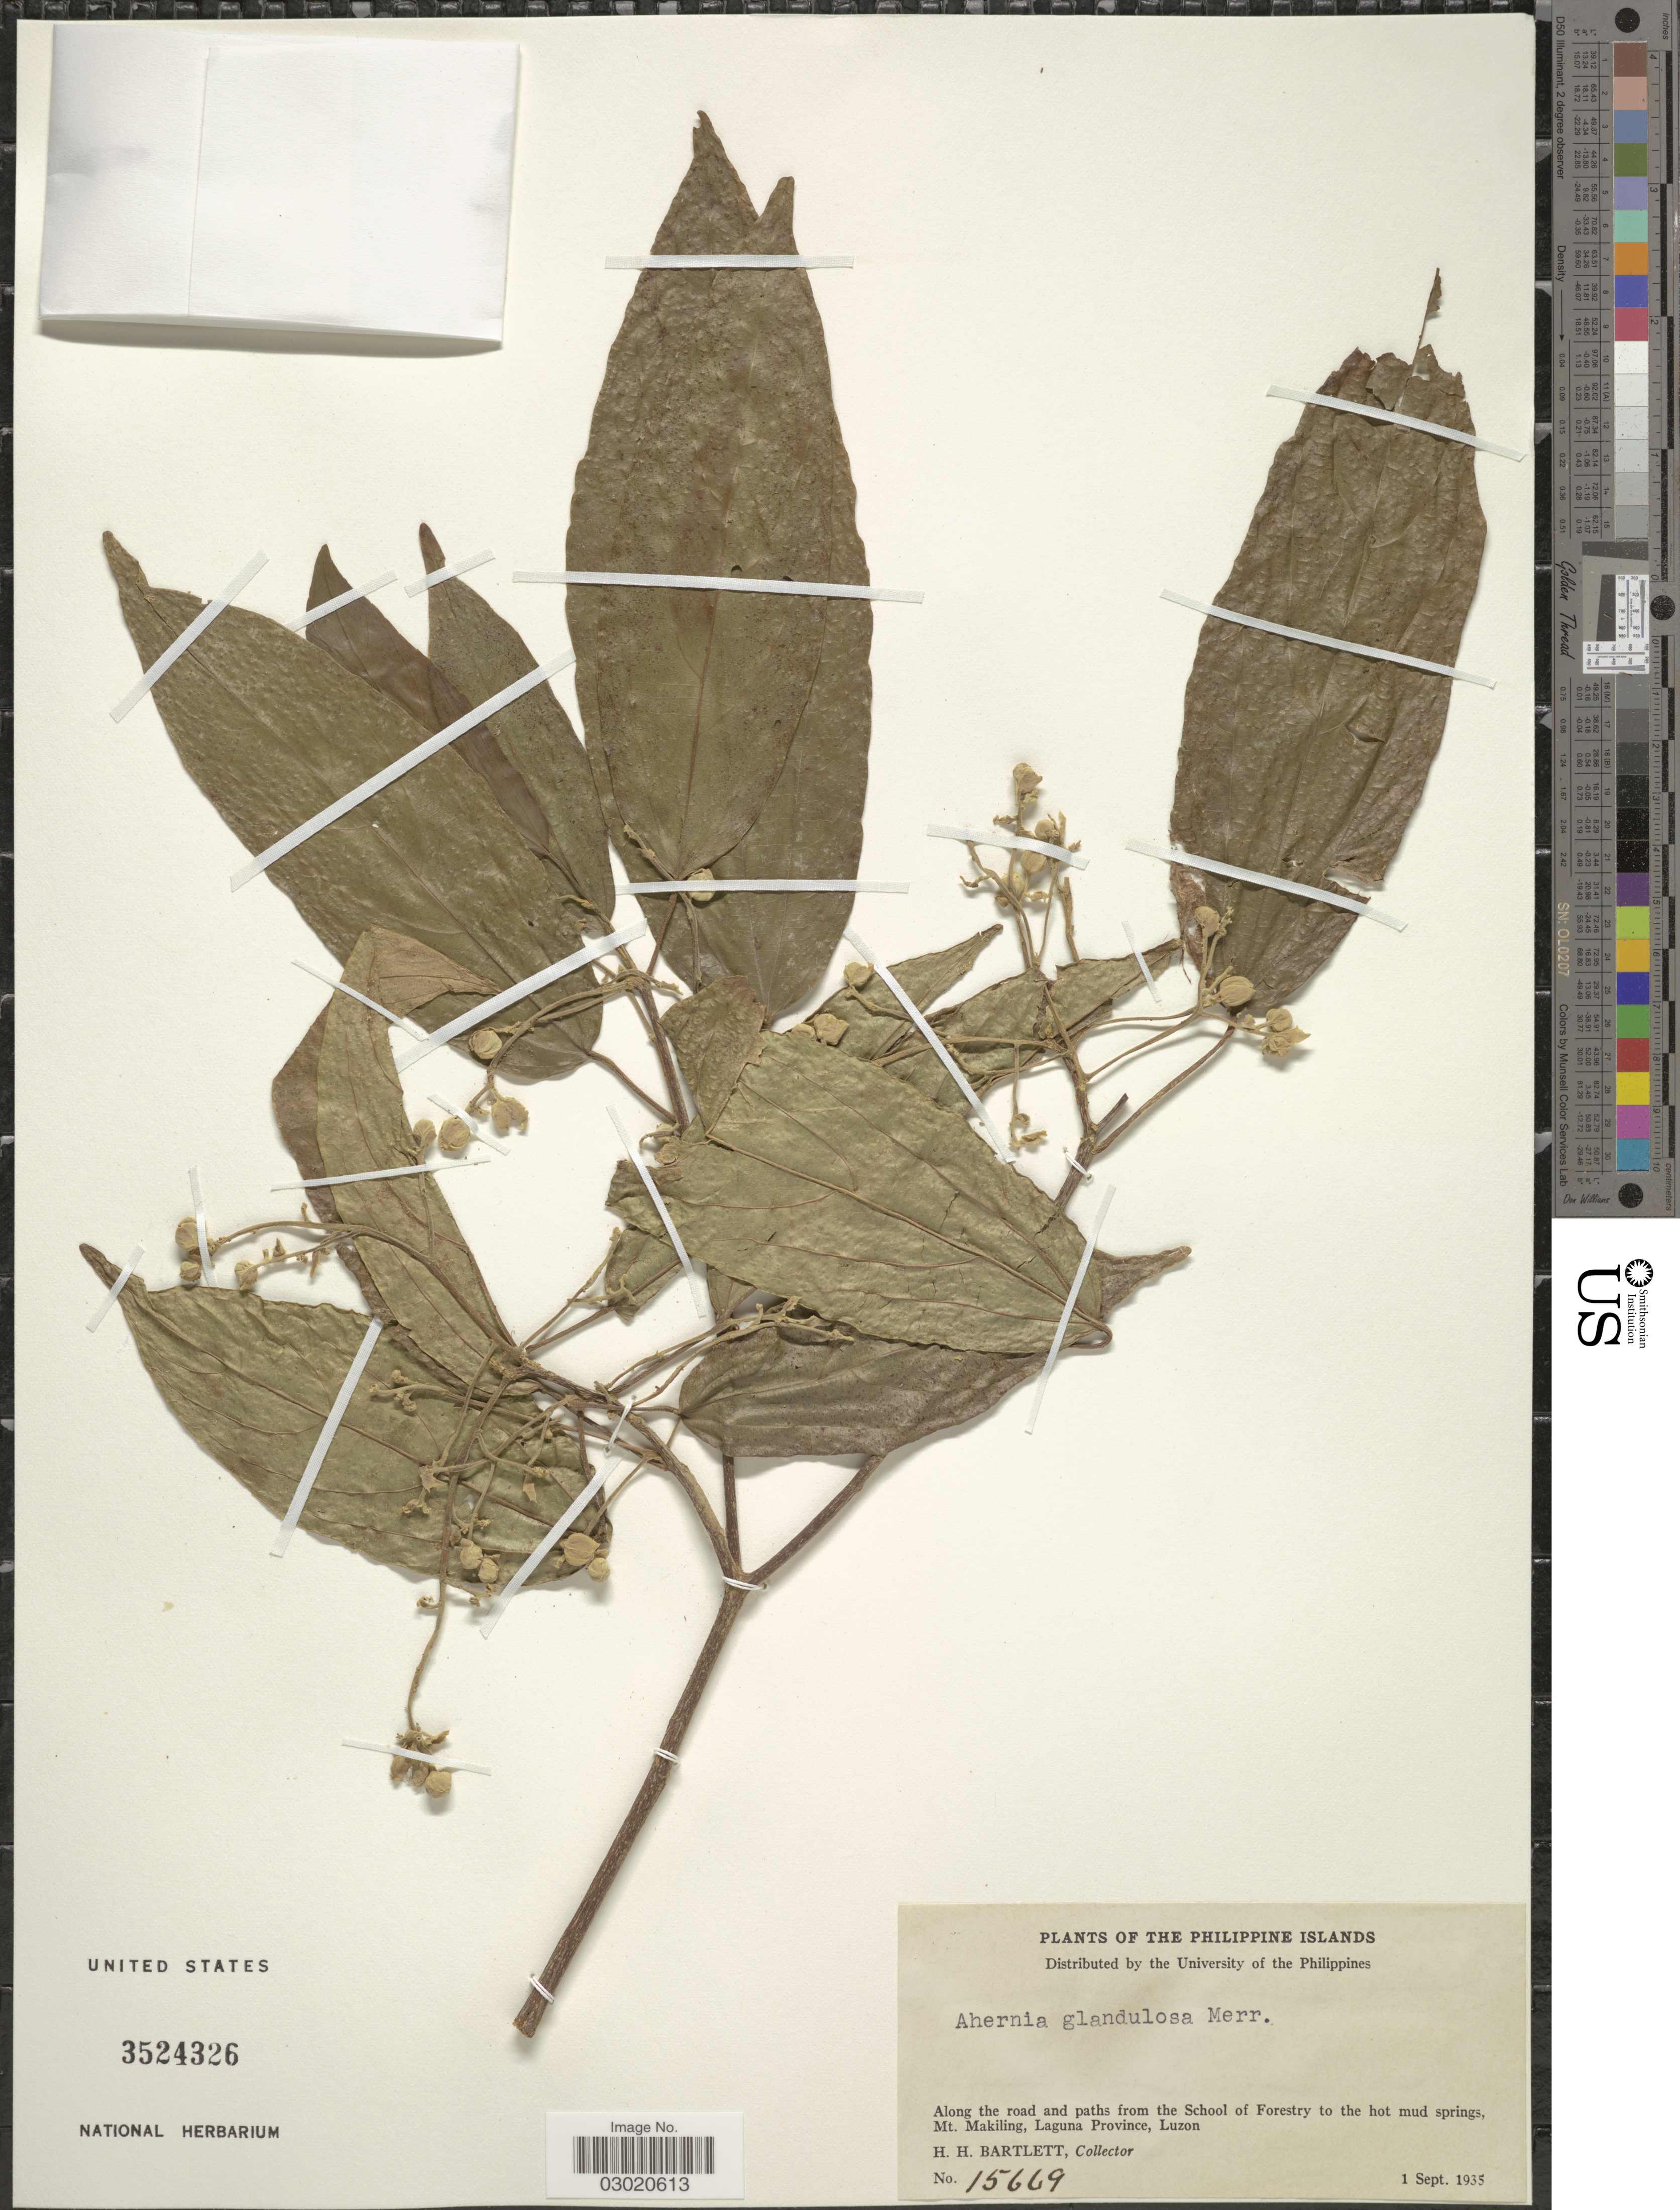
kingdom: Plantae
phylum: Tracheophyta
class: Magnoliopsida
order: Malpighiales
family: Achariaceae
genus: Ahernia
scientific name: Ahernia glandulosa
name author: Merr.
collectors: H. H. Bartlett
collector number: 15669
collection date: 1935-09-01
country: Philippines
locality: Along the road and paths from the School of Forestry to the hot mud springs, Mt. Makiling, Laguna Province, Luzon.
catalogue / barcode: US 3524326